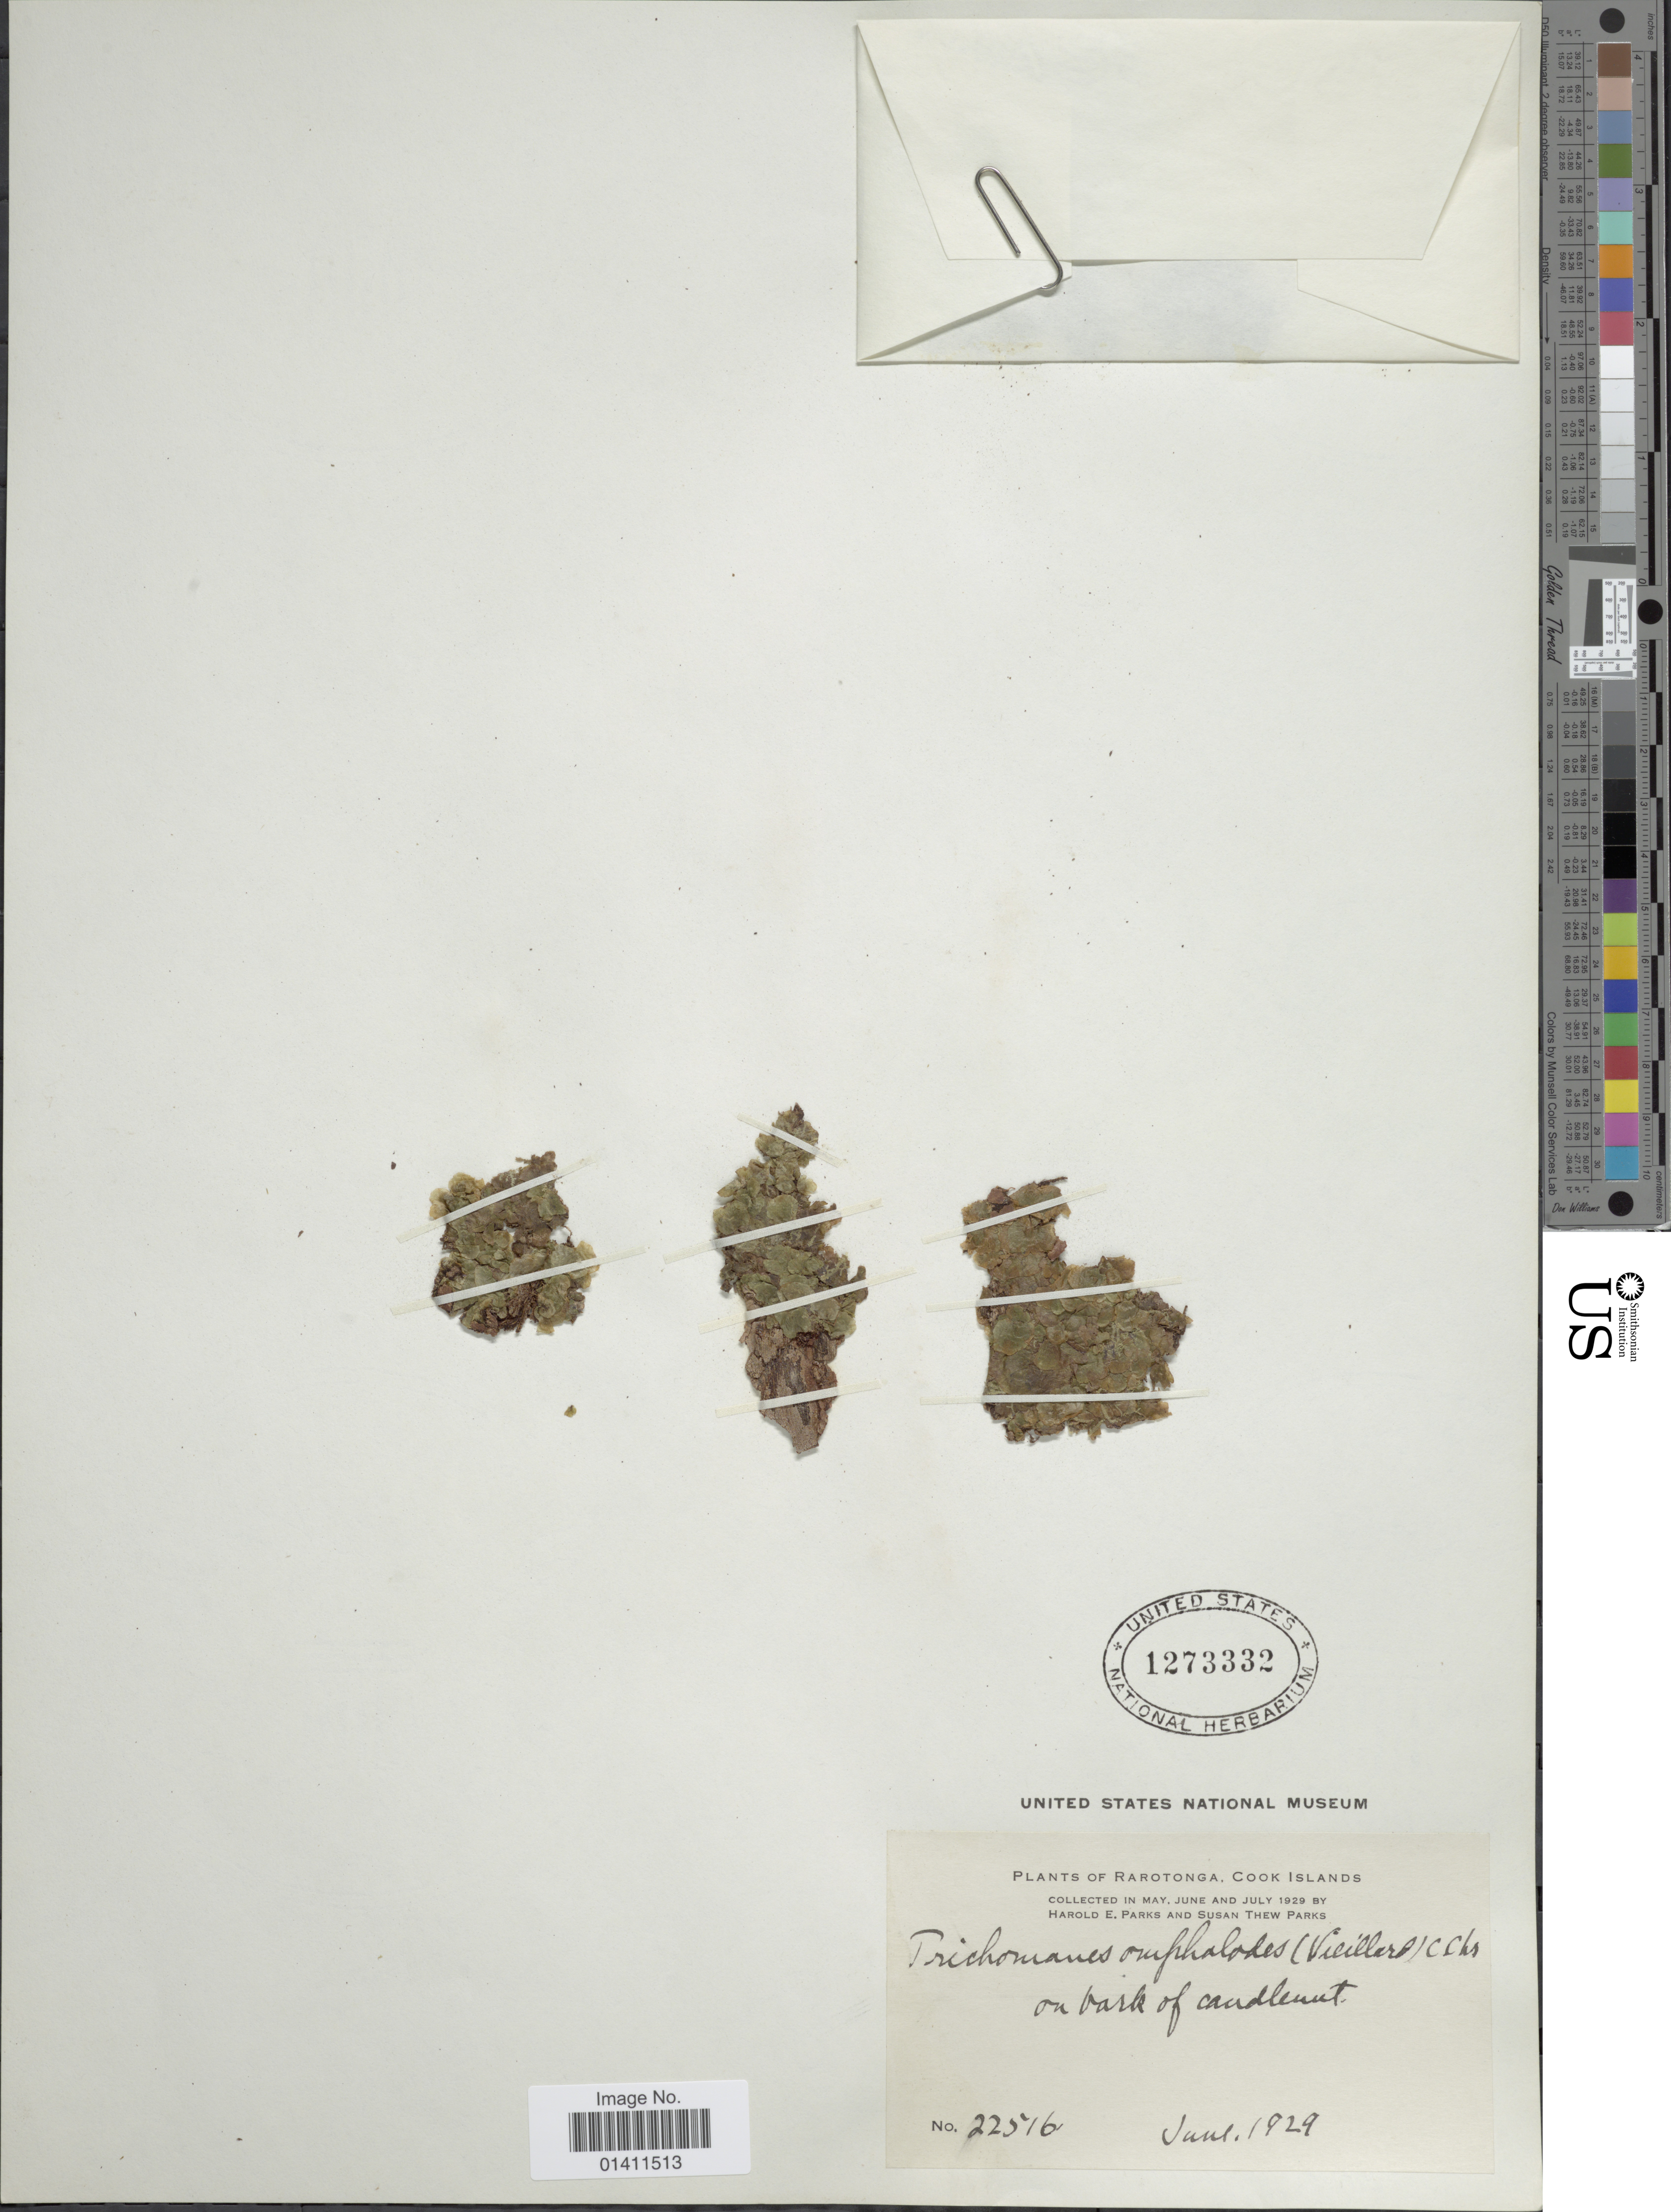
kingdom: Plantae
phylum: Tracheophyta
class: Polypodiopsida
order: Hymenophyllales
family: Hymenophyllaceae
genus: Didymoglossum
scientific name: Didymoglossum tahitense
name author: (Nadeaud) Ebihara & K. Iwats.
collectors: H. E. Parks & S. Parks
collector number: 22516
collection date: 1929-06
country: Cook Islands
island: Rarotonga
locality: Rarotonga. On bark of candlent. [interpreted]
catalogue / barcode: US 1273332